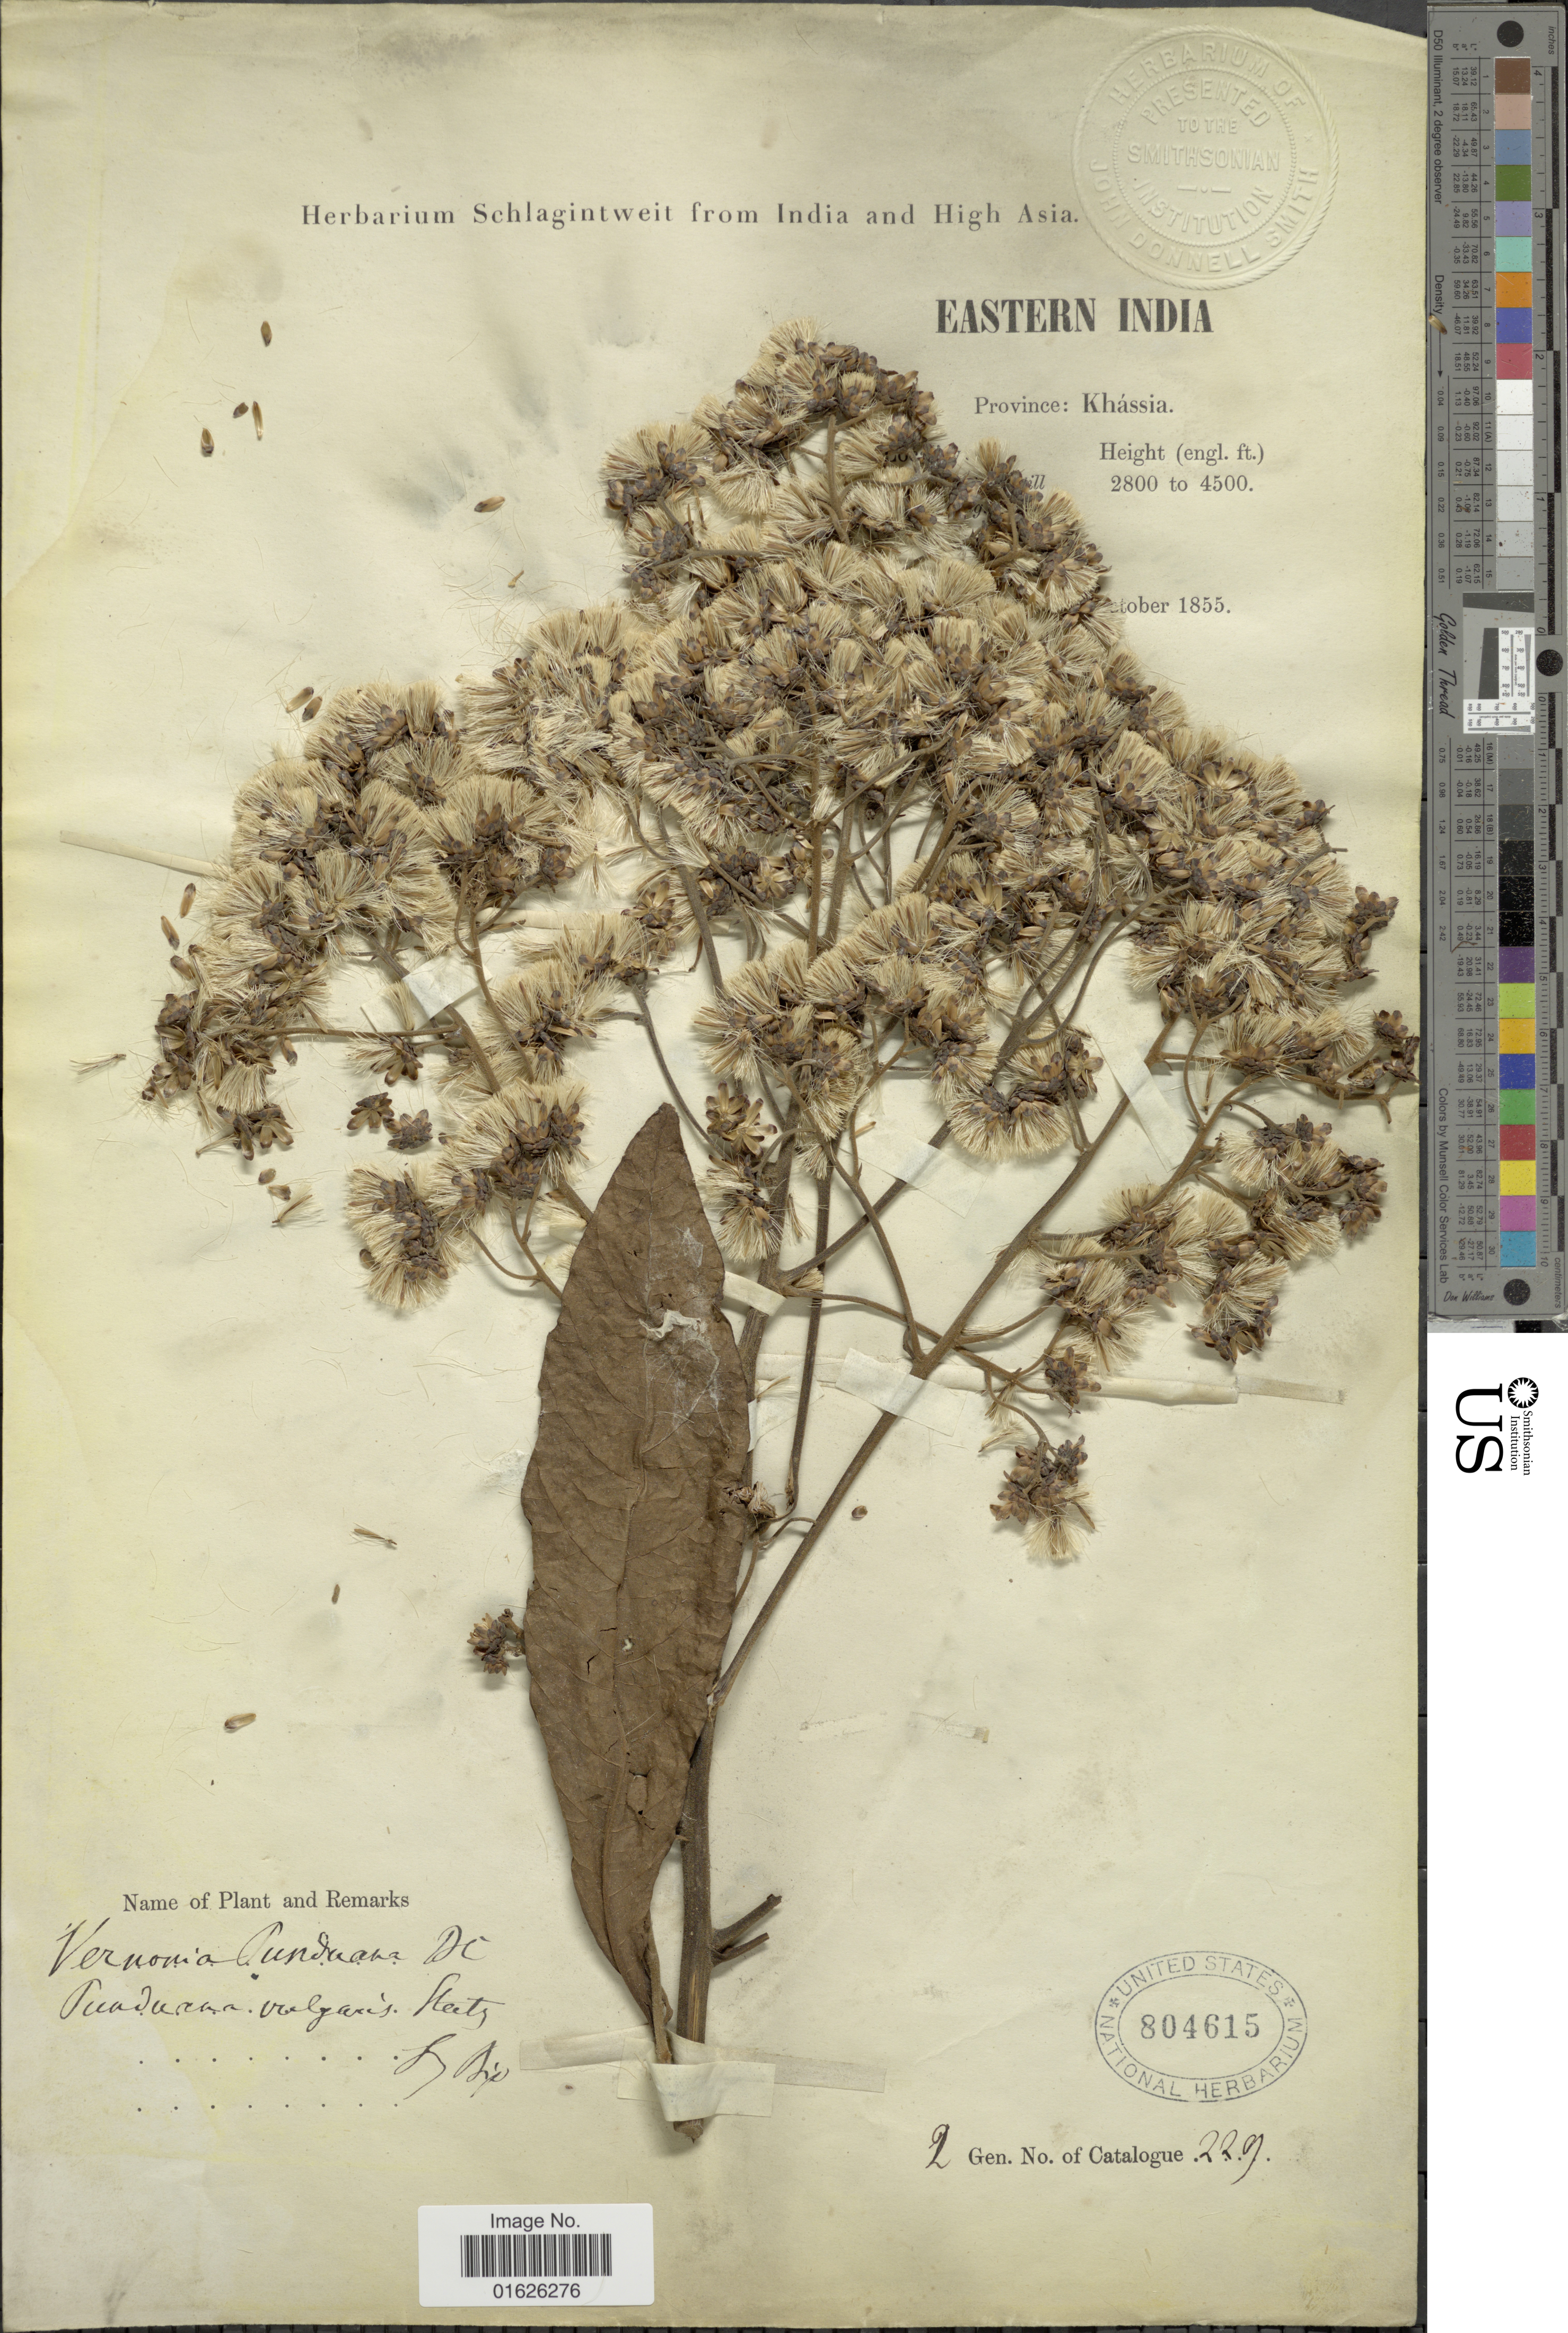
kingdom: Plantae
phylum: Tracheophyta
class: Magnoliopsida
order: Asterales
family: Asteraceae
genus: Monosis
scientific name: Monosis volkameriifolia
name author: (DC.) H. Rob. & Skvarla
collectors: ex herb. Schlagintweit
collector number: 229 ?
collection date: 1855-10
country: India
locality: Eastern India, province Khassia.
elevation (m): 853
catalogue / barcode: US 804615